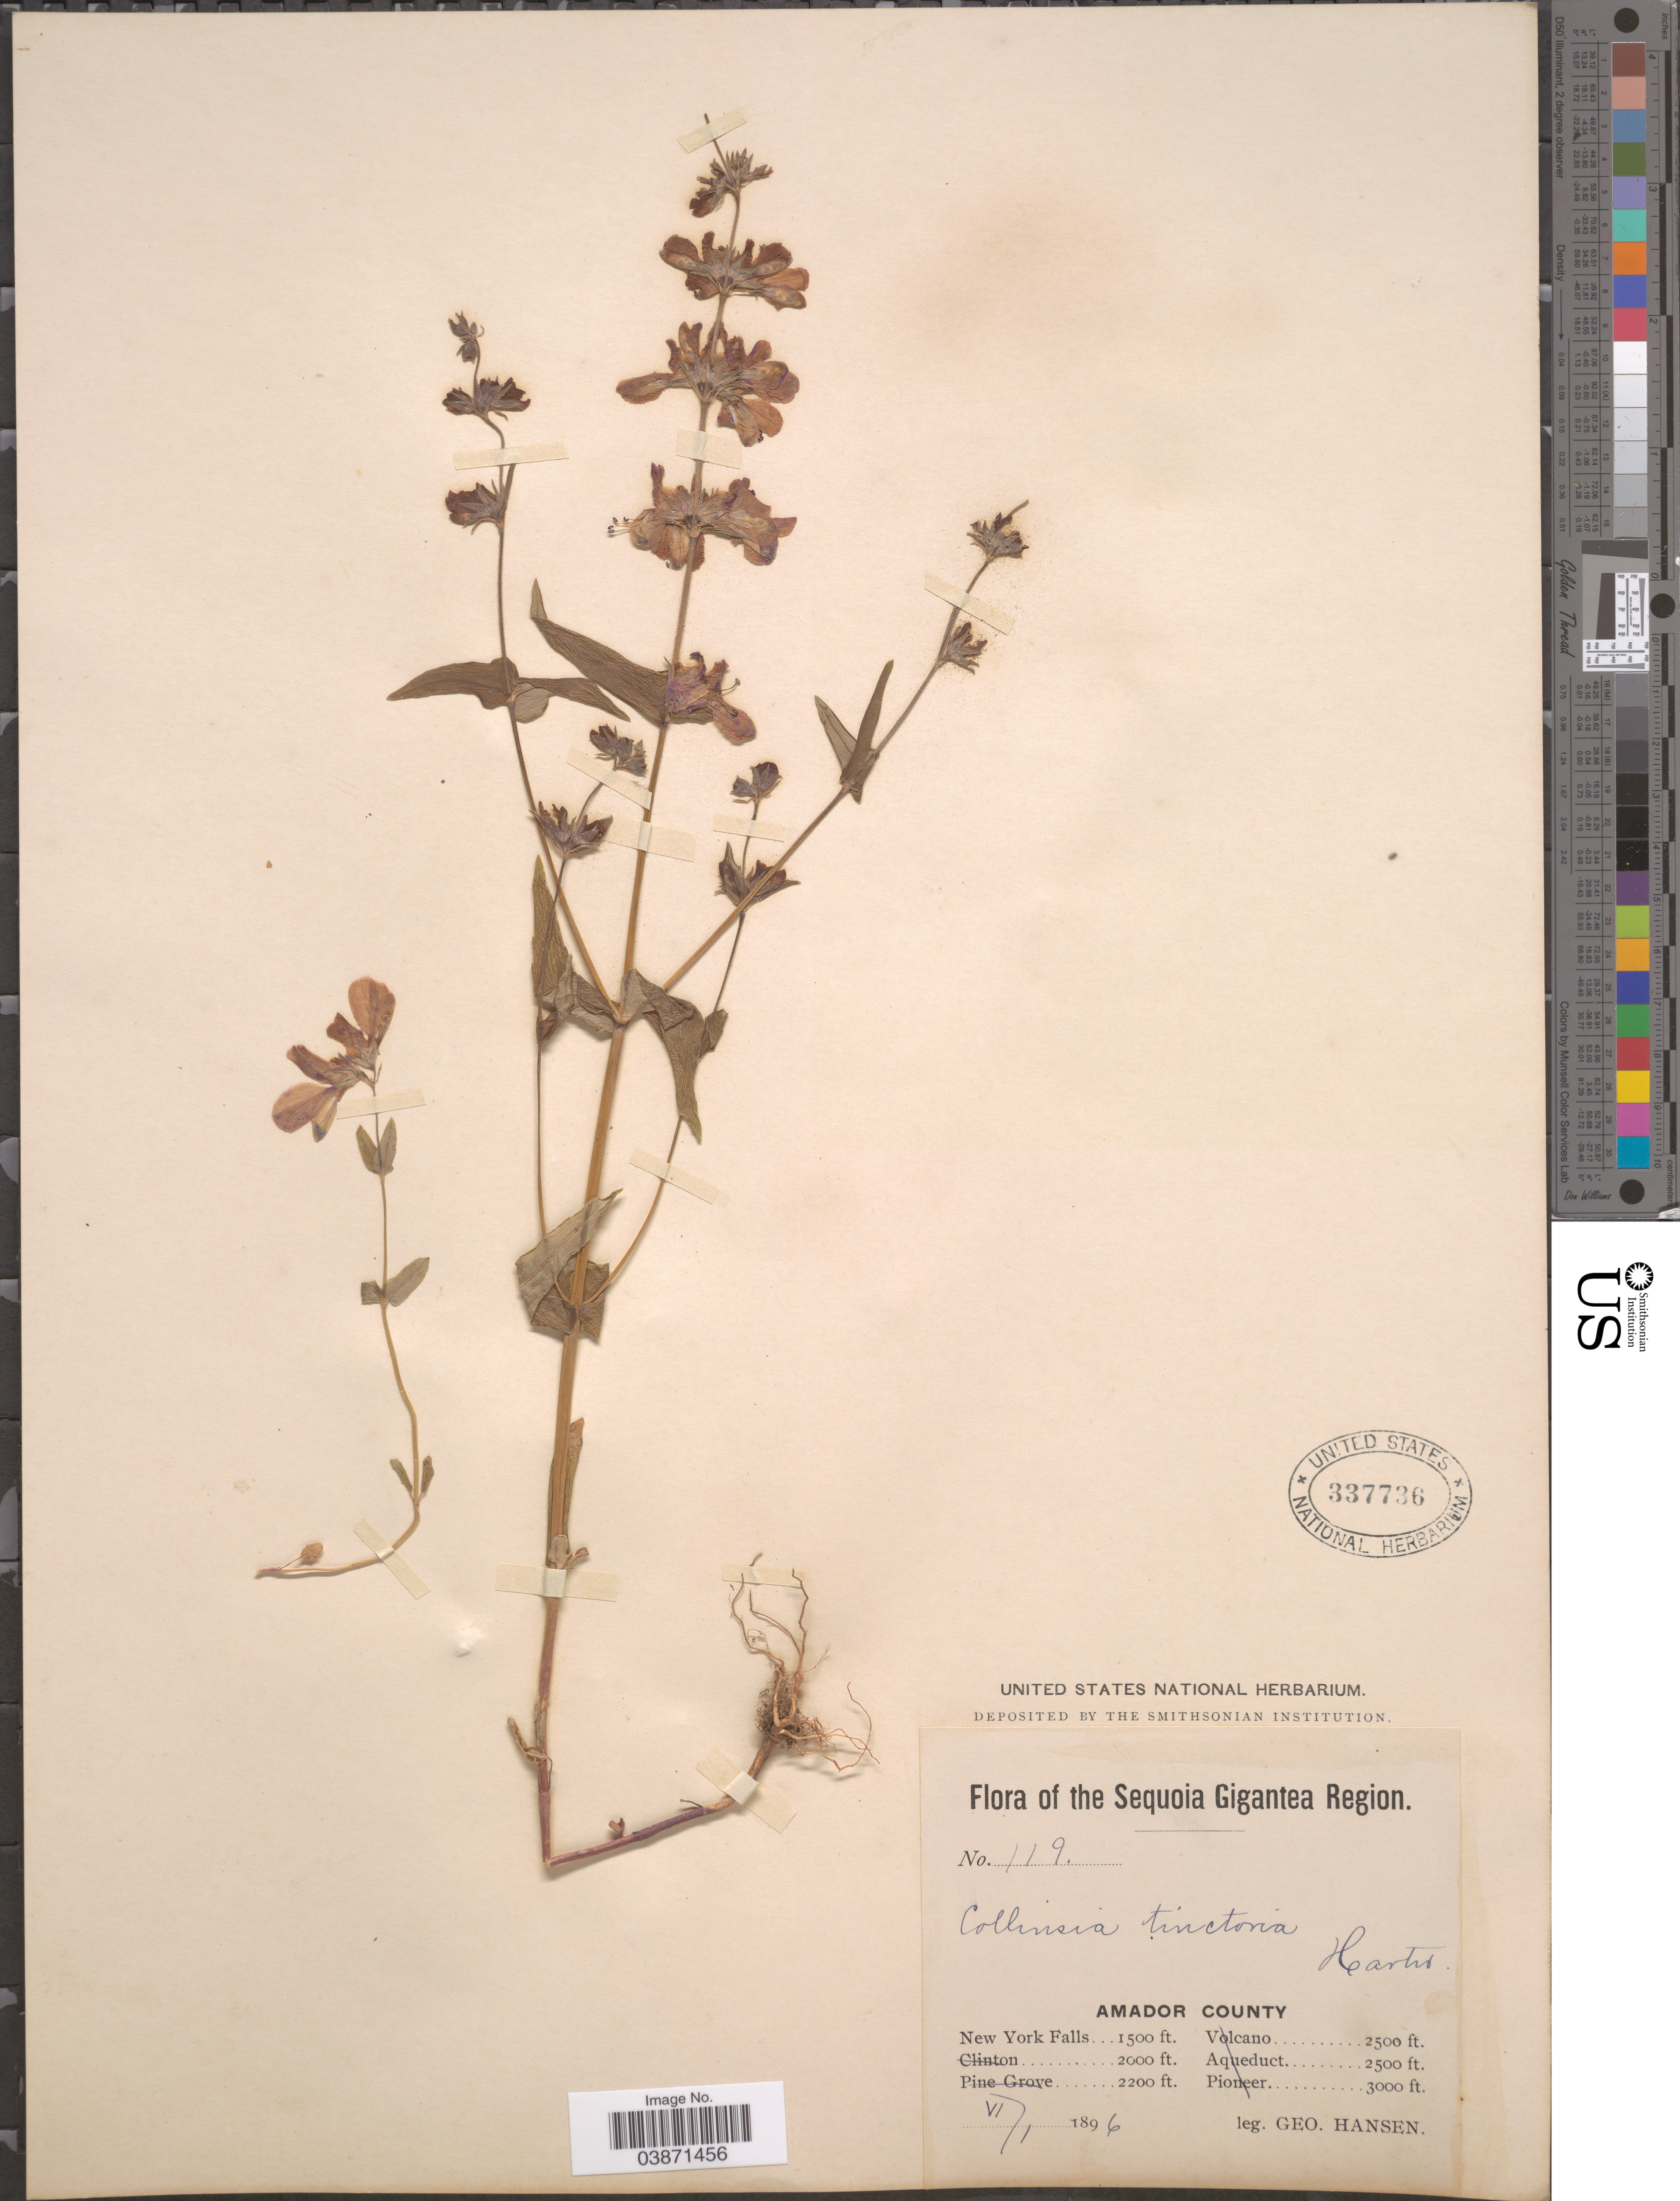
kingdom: Plantae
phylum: Tracheophyta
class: Magnoliopsida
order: Lamiales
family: Plantaginaceae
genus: Collinsia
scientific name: Collinsia tinctoria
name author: Hartw. ex Benth.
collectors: G. Hansen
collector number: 119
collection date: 1896-06-01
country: United States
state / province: California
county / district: Amador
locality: The Sequoia Gigantea Region. Amador County. New York Falls.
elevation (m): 457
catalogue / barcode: US 337736